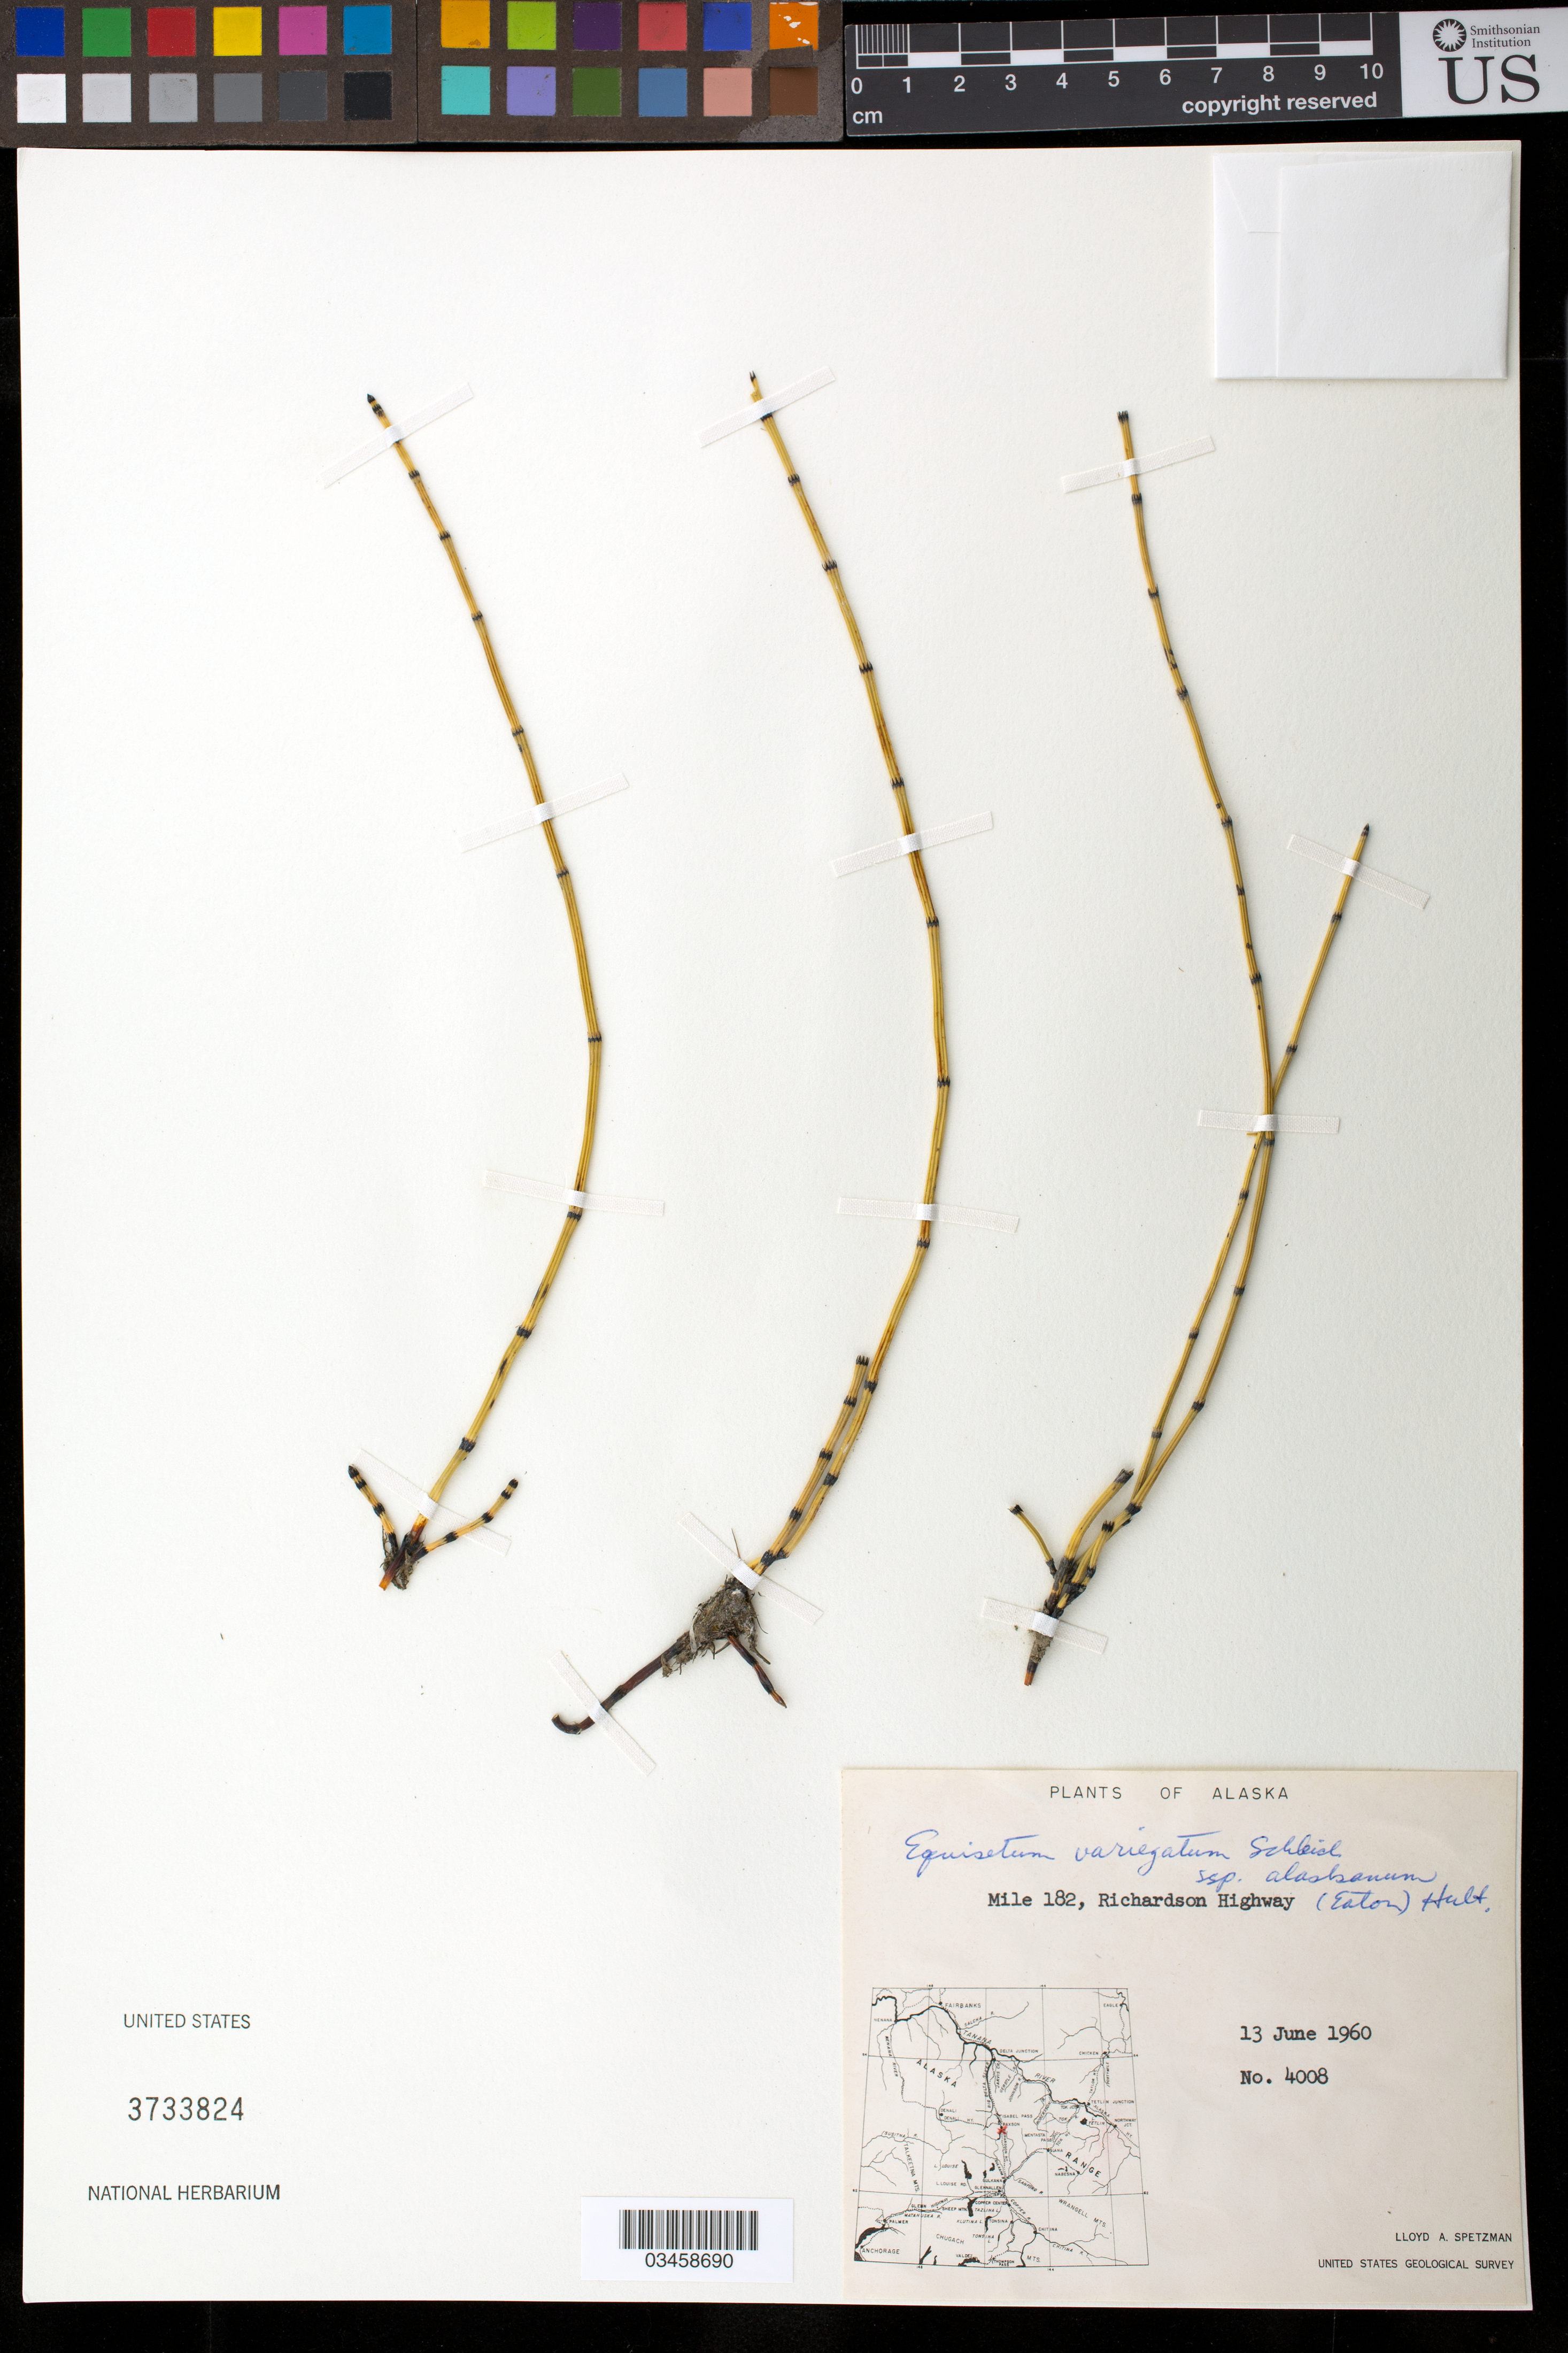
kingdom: Plantae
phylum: Tracheophyta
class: Polypodiopsida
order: Equisetales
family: Equisetaceae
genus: Equisetum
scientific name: Equisetum variegatum var. alaskanum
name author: A.A. Eaton ex Trel. in Harriman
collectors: L. Spetzman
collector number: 4008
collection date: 1960-06-13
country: United States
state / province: Alaska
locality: Mile 182, Richardson Highway.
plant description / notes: OR # 231032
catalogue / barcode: US 3733824